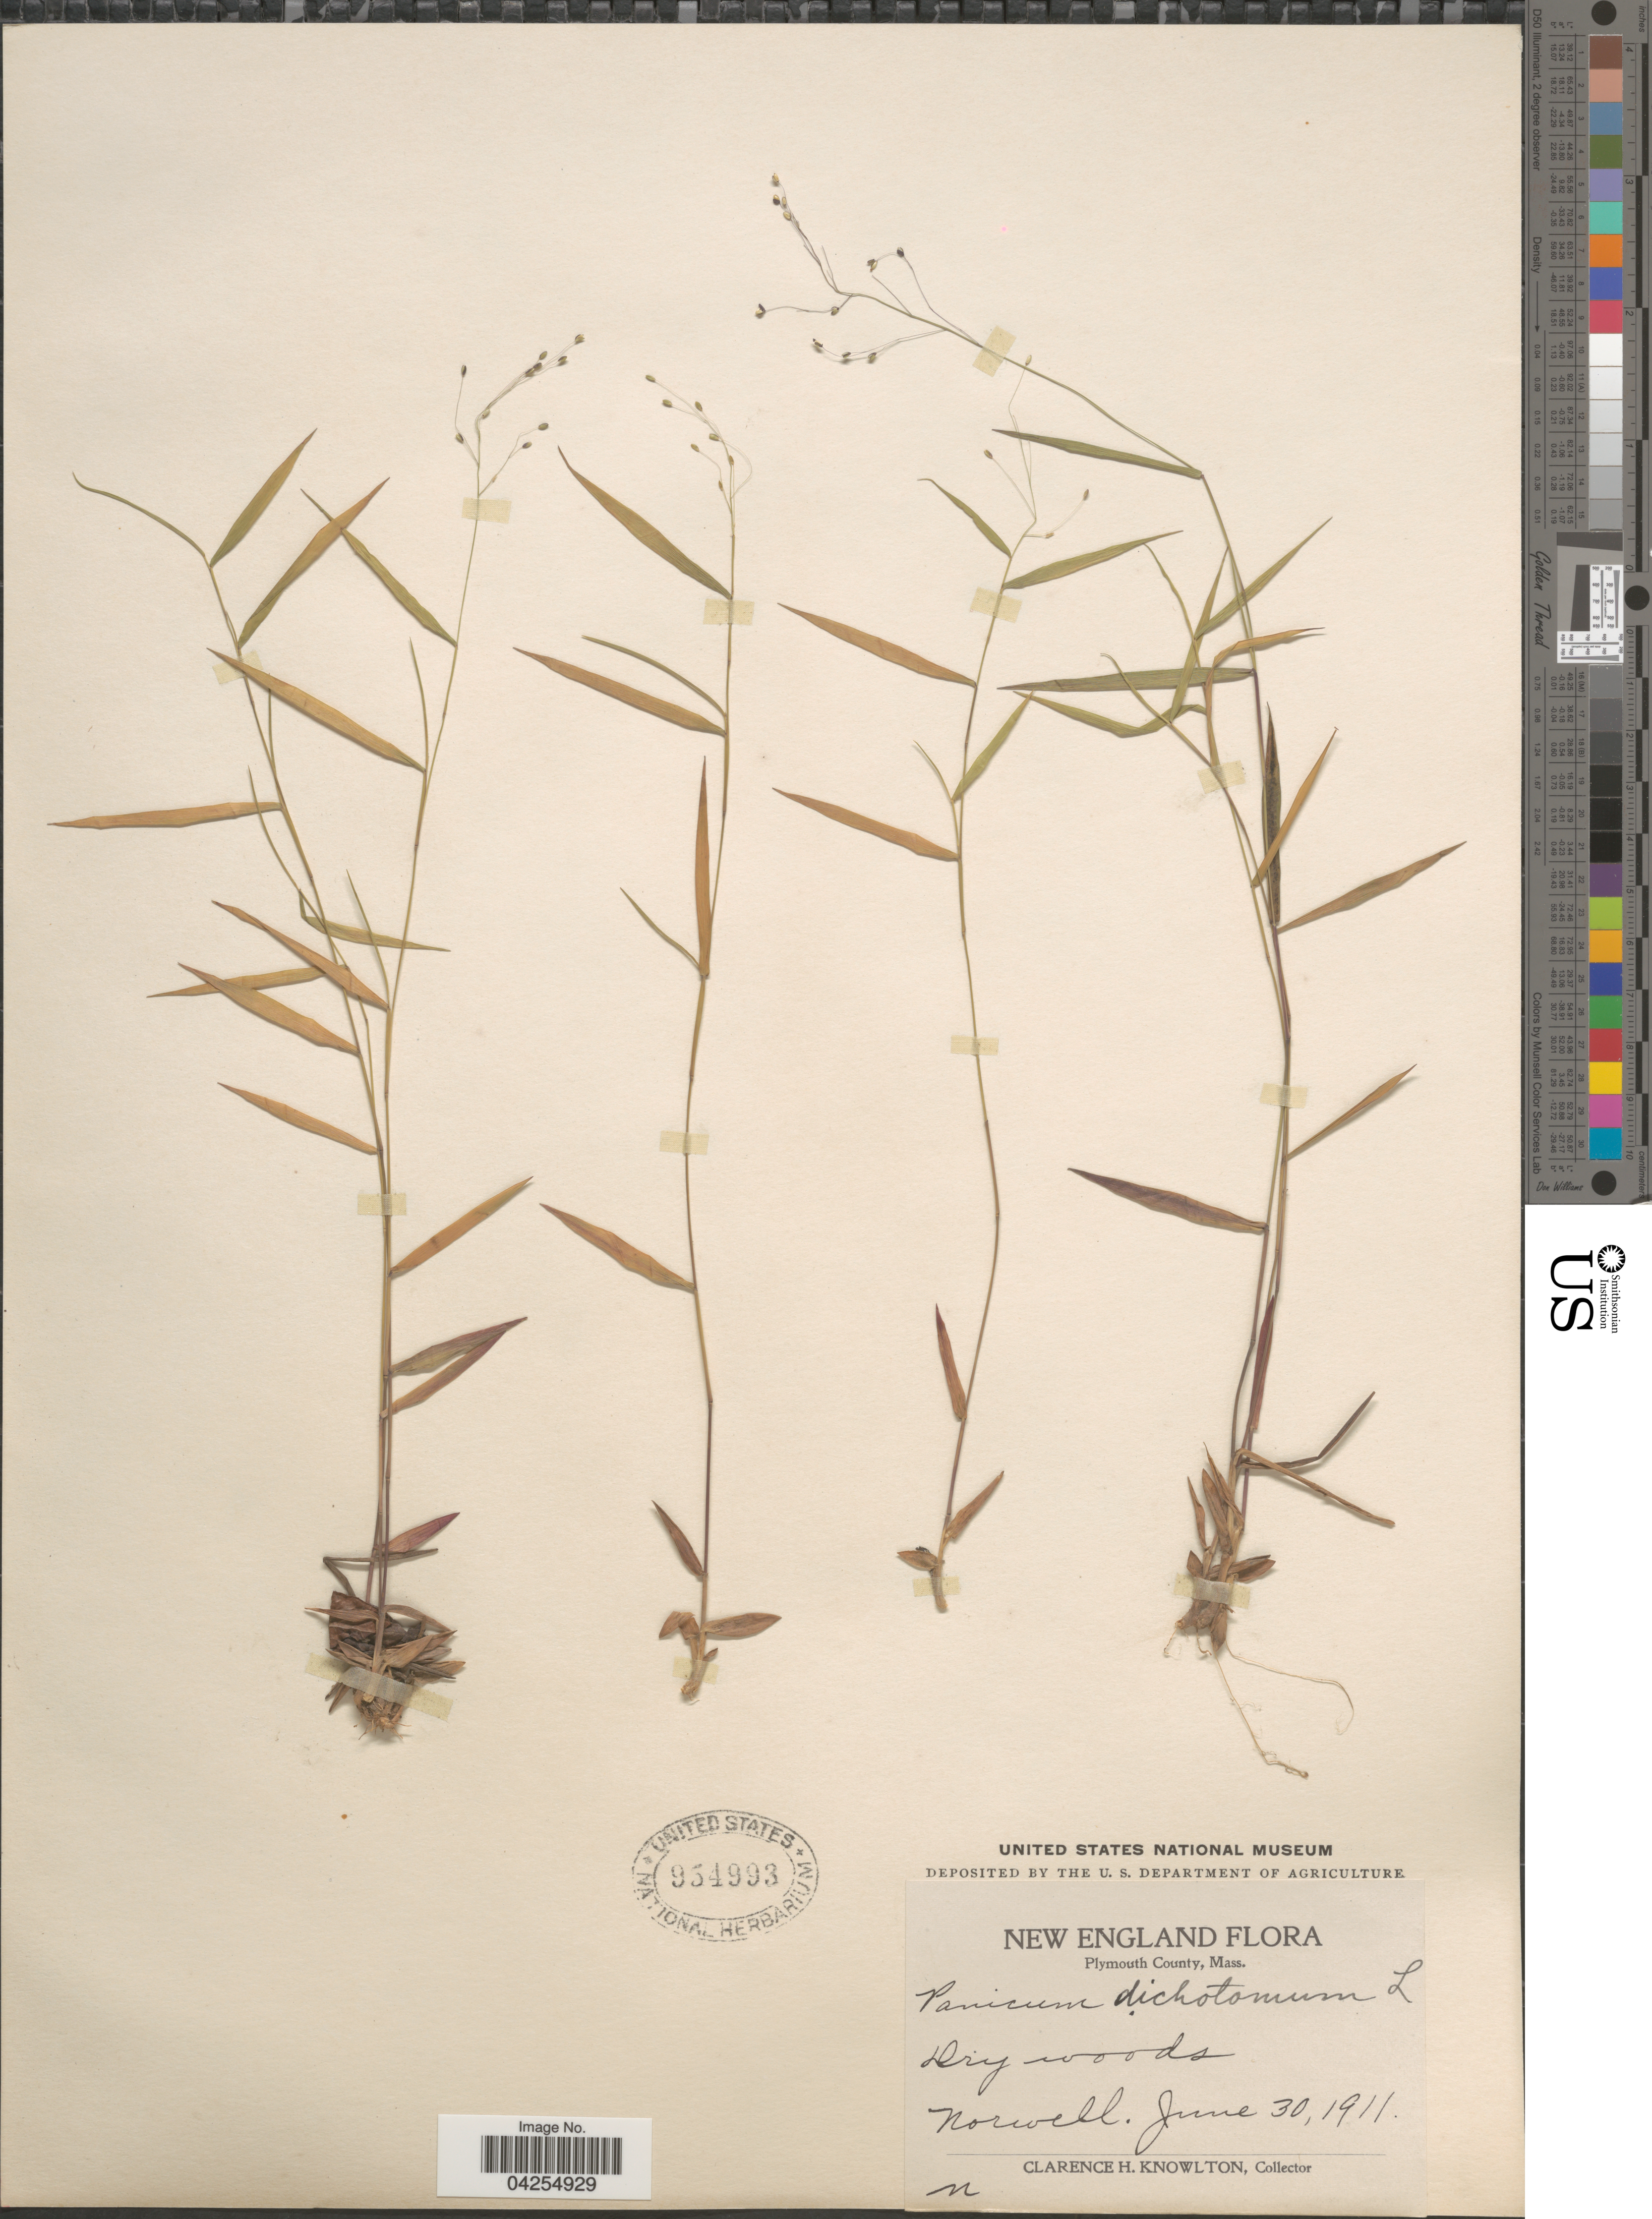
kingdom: Plantae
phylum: Tracheophyta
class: Liliopsida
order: Poales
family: Poaceae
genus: Dichanthelium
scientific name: Dichanthelium dichotomum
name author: (L.) Gould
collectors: C. H. Knowlton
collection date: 1911-06-30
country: United States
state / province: Massachusetts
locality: New England. Plymouth County. Norwell.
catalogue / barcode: US 954993